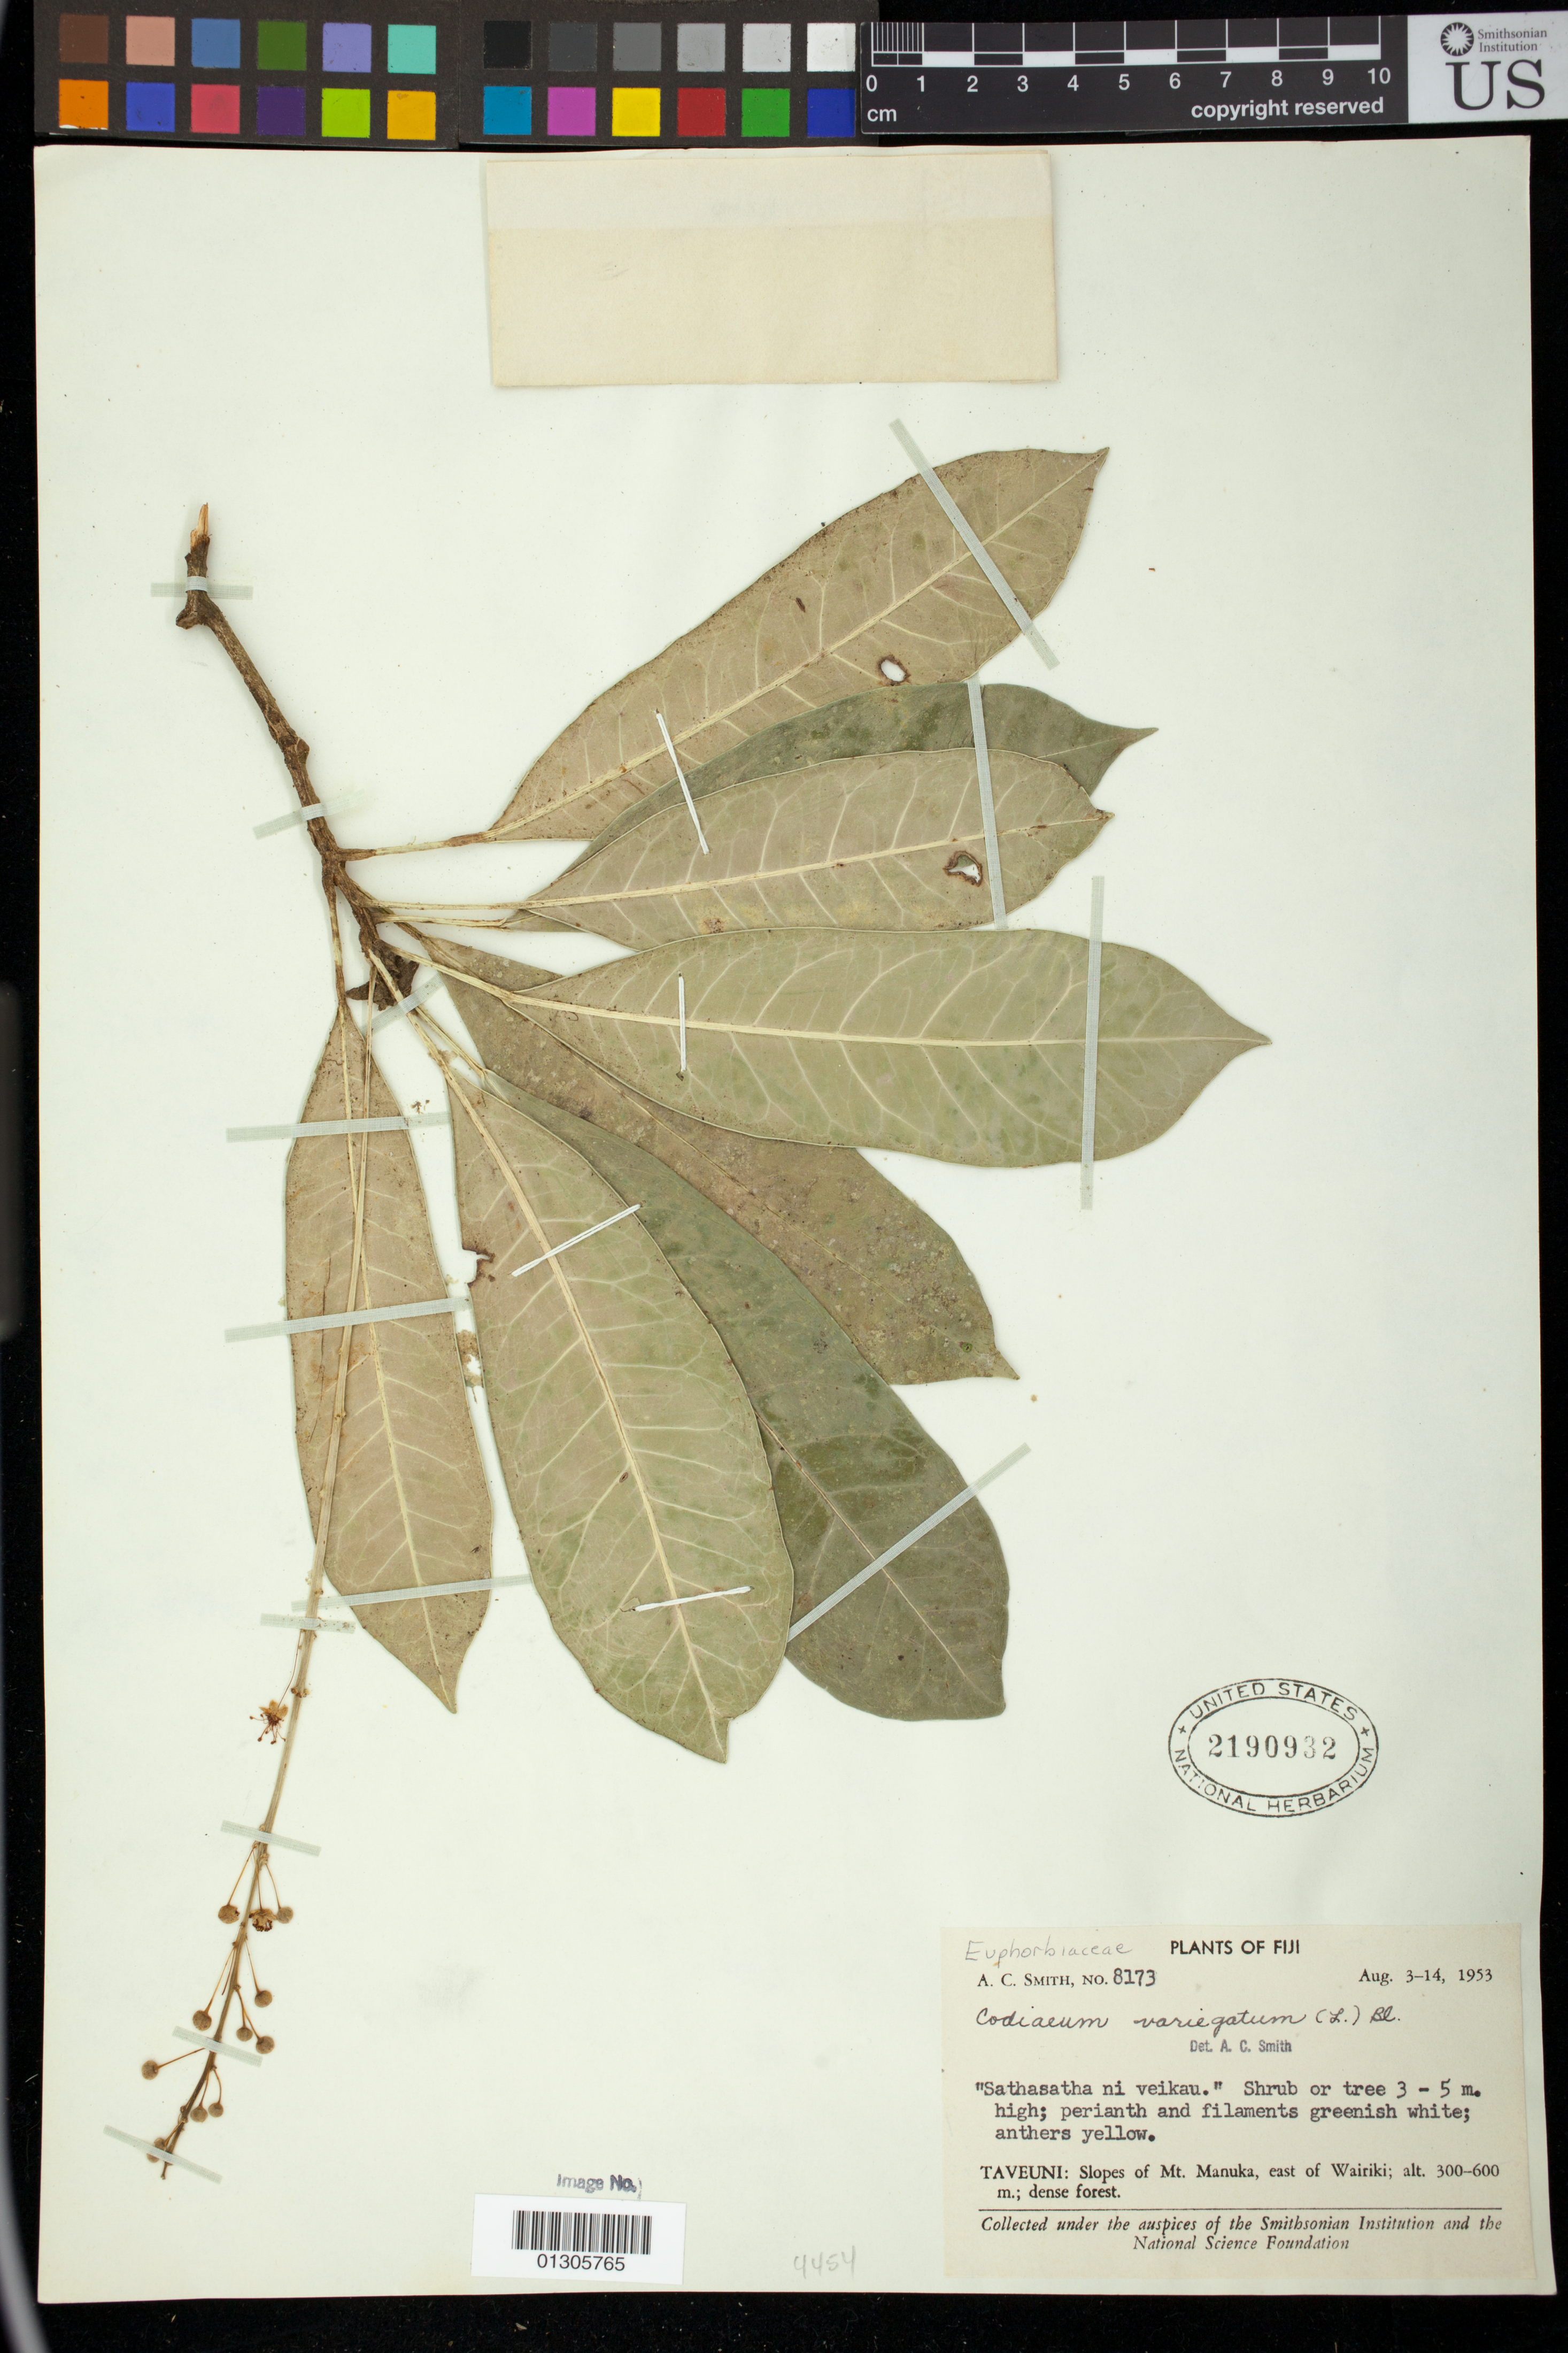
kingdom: Plantae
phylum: Tracheophyta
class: Magnoliopsida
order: Malpighiales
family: Euphorbiaceae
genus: Codiaeum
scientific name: Codiaeum variegatum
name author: (L.) Rumph. ex A. Juss.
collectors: A. C. Smith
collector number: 8173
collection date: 1953-08-03/1953-08-14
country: Fiji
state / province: Nothern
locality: Taveuni: Slopes of Mt. Manuka, east of Wairiki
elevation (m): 300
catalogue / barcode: US 2190932